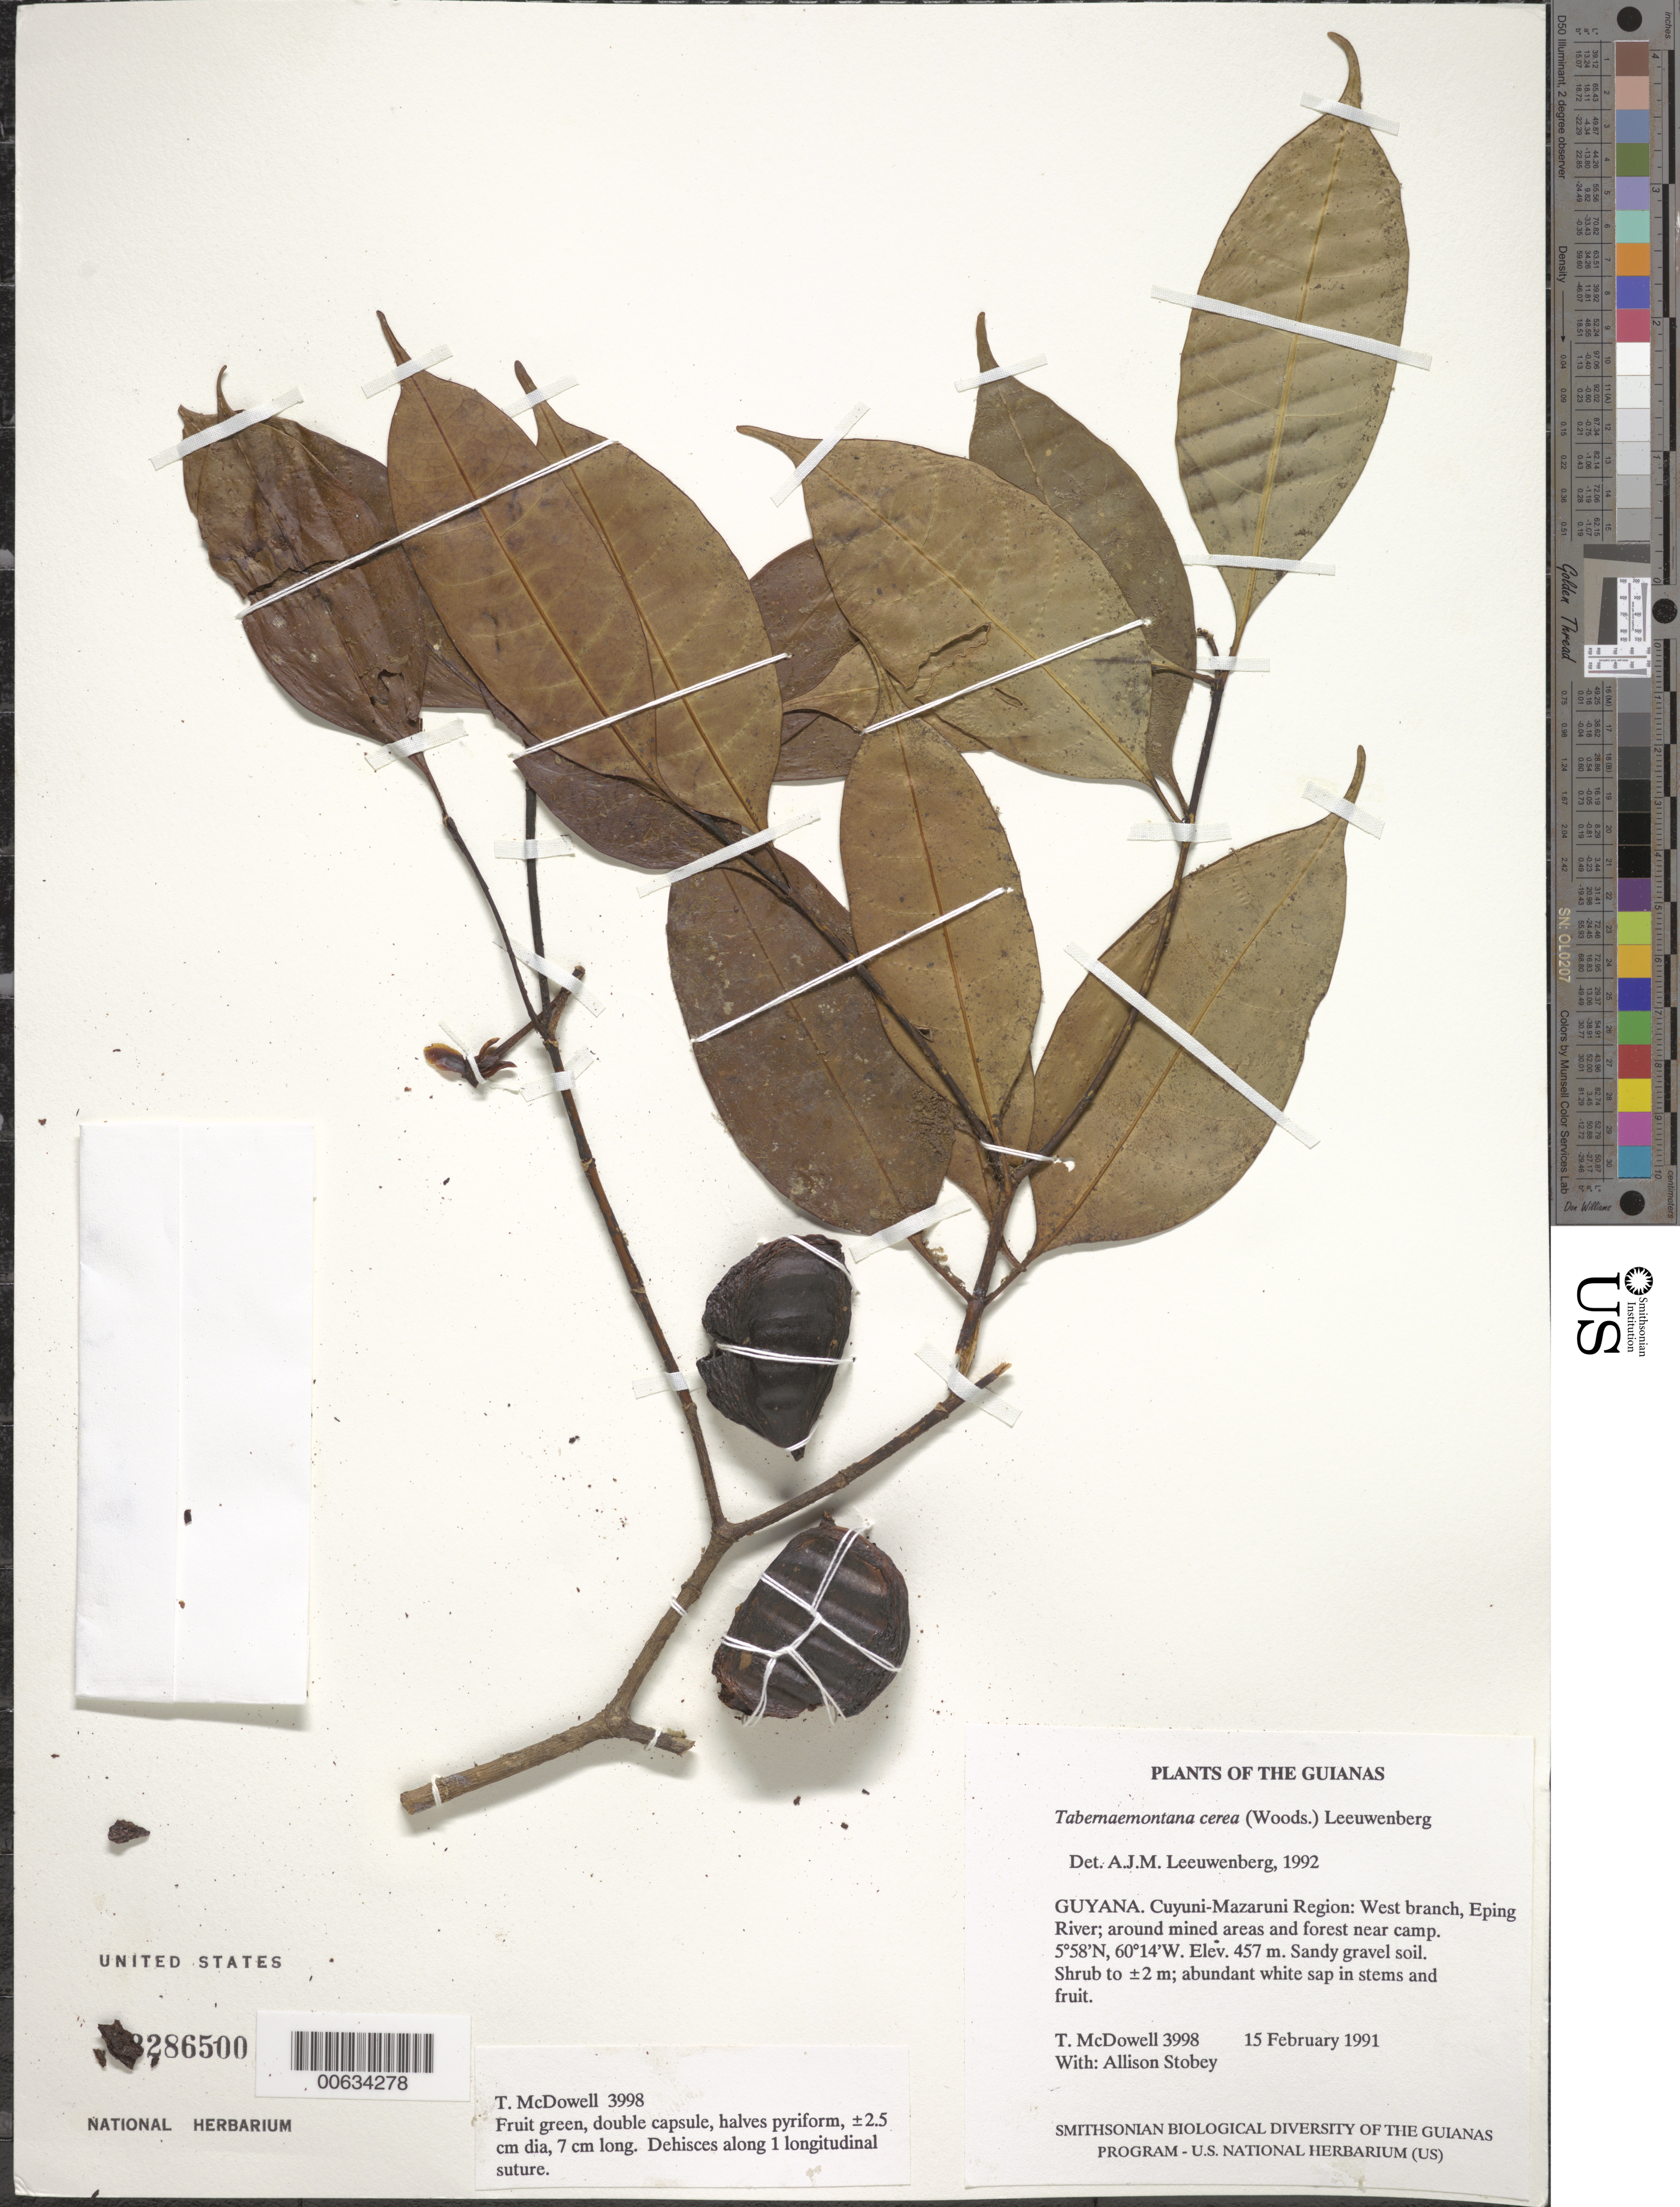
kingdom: Plantae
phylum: Tracheophyta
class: Magnoliopsida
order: Gentianales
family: Apocynaceae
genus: Tabernaemontana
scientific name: Tabernaemontana cerea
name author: (Woodson) Leewenberg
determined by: Leeuwenberg, A. J. M.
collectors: T. McDowell & A. Stobey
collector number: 3998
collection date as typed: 15 February 1991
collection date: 1991-02-15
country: Guyana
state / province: Cuyuni-Mazaruni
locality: West branch, Eping River; near camp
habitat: Around mined areas and forest. Sandy gravel soil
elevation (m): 457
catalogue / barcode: US 3286500